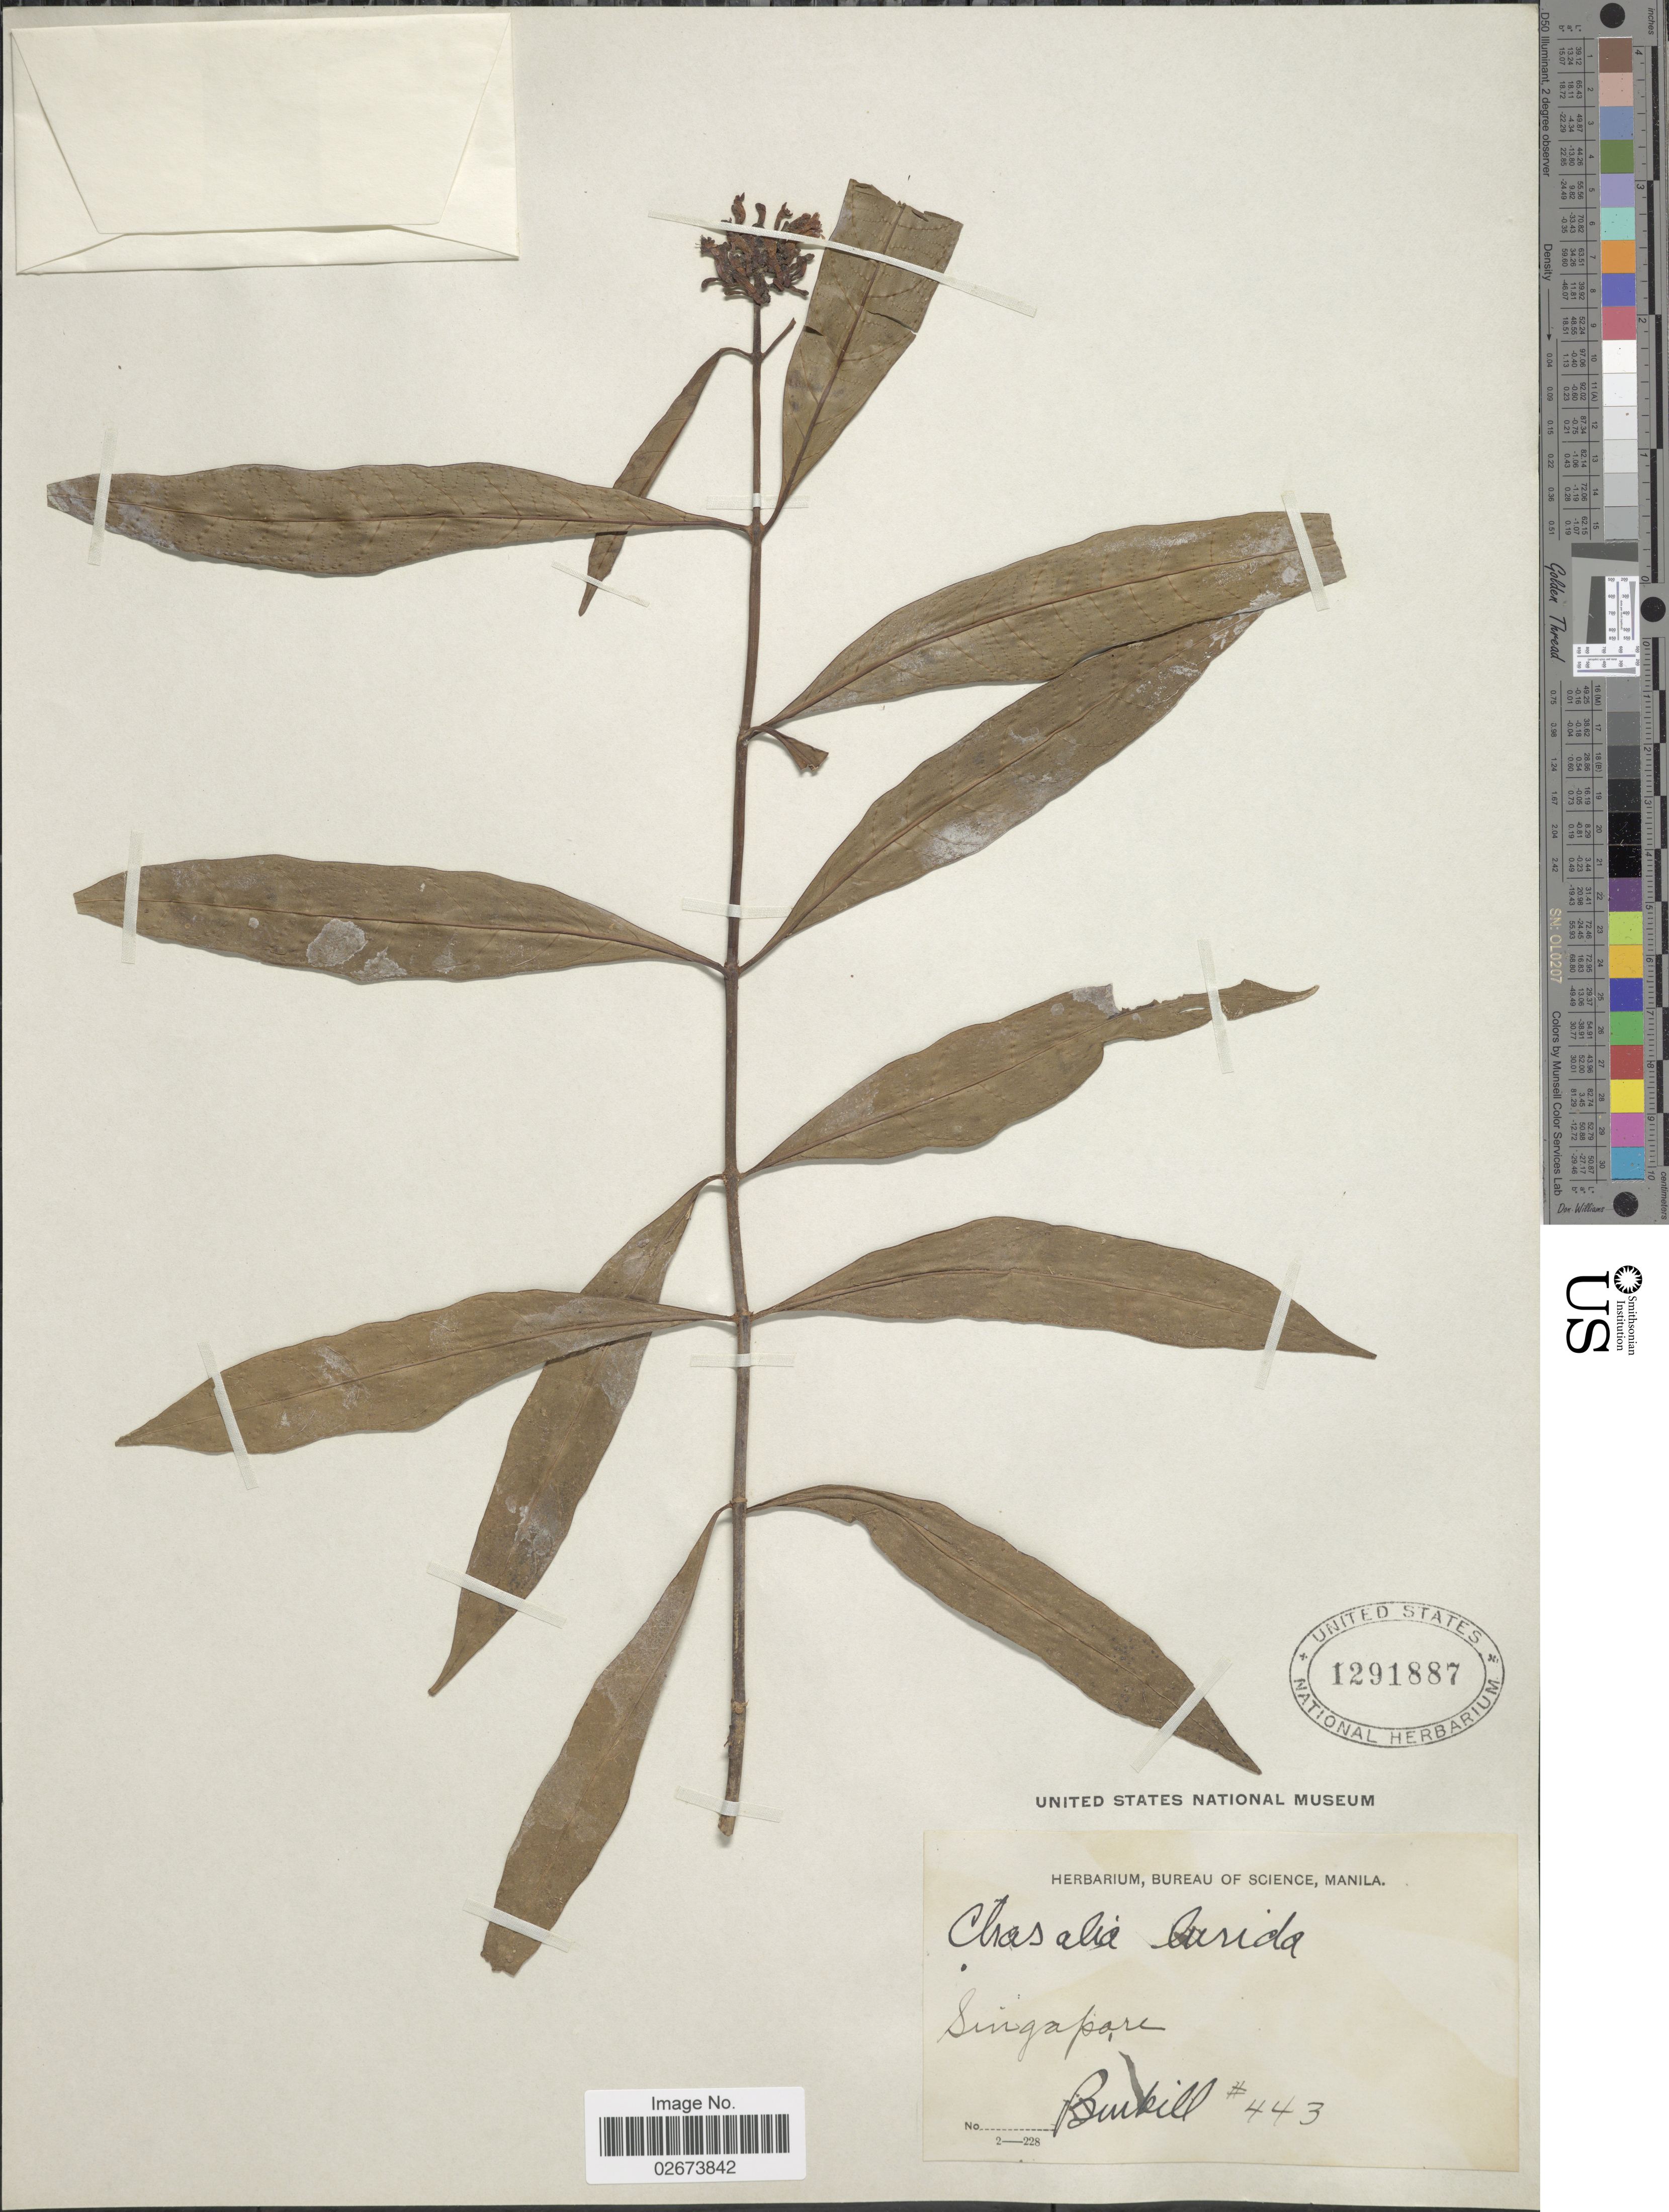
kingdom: Plantae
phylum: Tracheophyta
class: Magnoliopsida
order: Gentianales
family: Rubiaceae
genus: Chassalia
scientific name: Chassalia lurida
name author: (Blume) Miq.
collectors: Burkill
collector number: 443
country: Singapore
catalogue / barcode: US 1291887